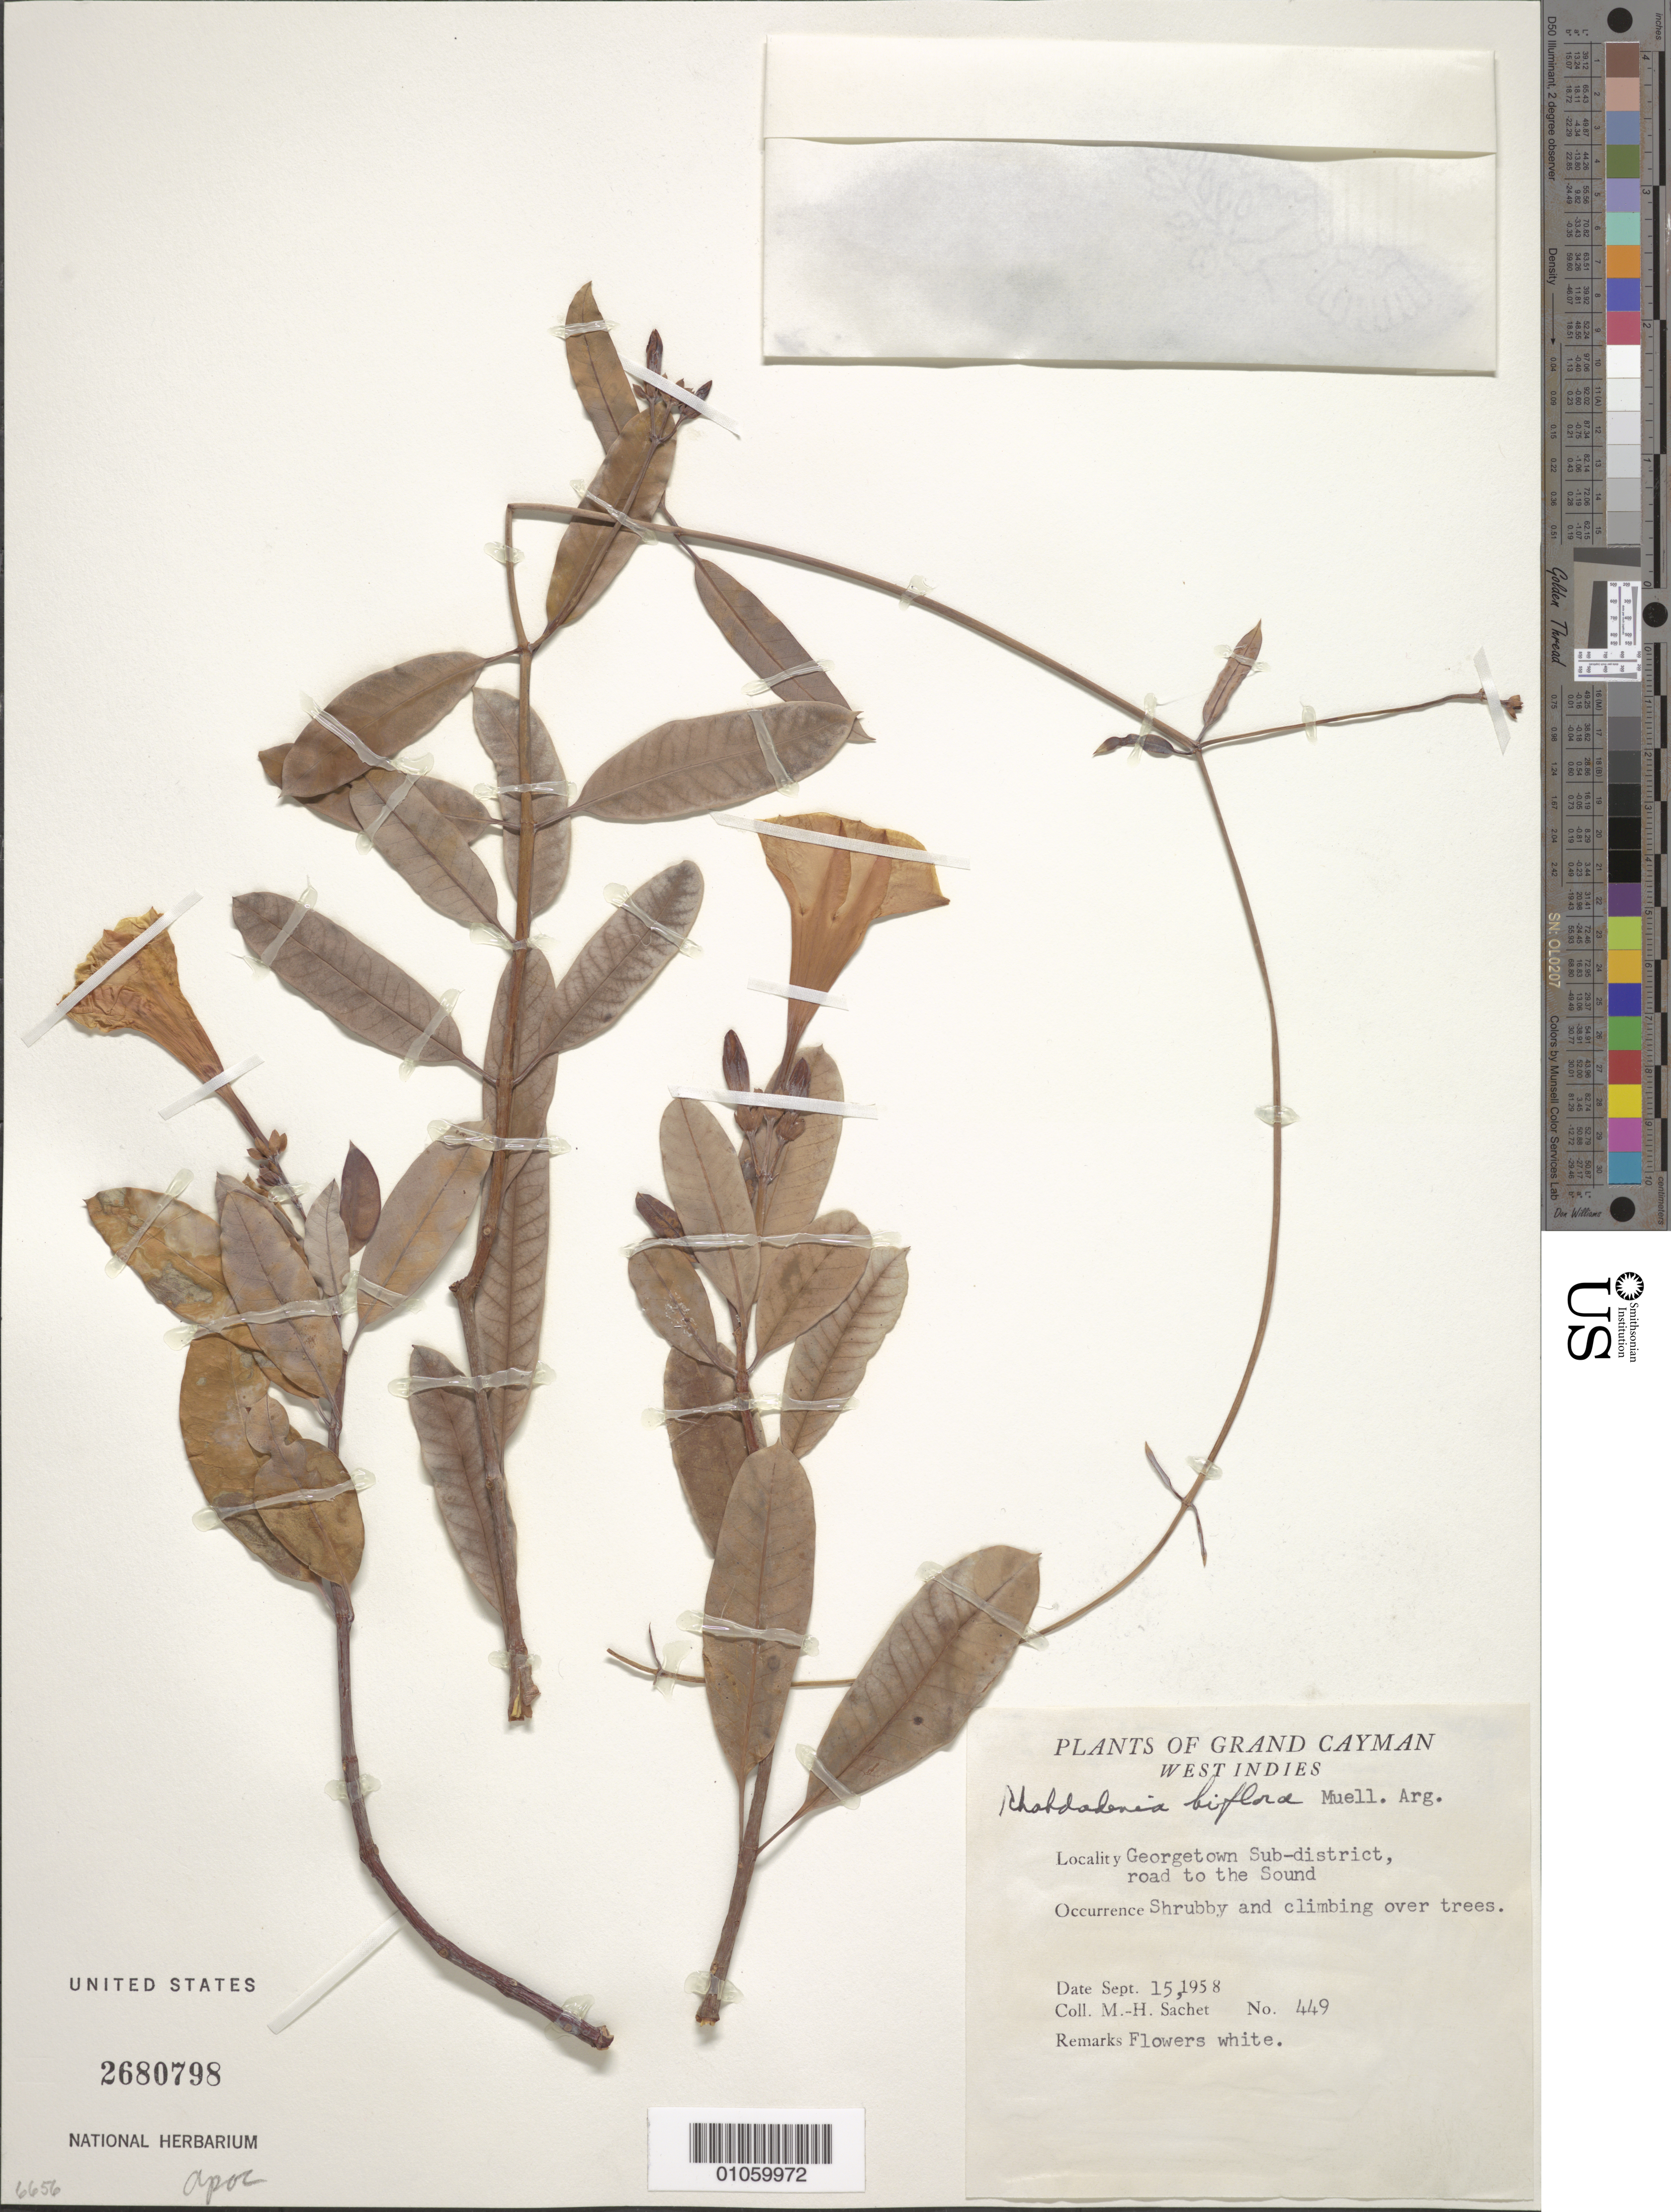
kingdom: Plantae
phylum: Tracheophyta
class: Magnoliopsida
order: Gentianales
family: Apocynaceae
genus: Rhabdadenia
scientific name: Rhabdadenia biflora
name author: (Jacq.) Müll. Arg.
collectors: M.-H. Sachet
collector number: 449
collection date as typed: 15 Sep 1958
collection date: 1958-09-15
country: Cayman Islands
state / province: Georgetown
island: Grand Cayman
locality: Road to the Sound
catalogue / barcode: US 2680798